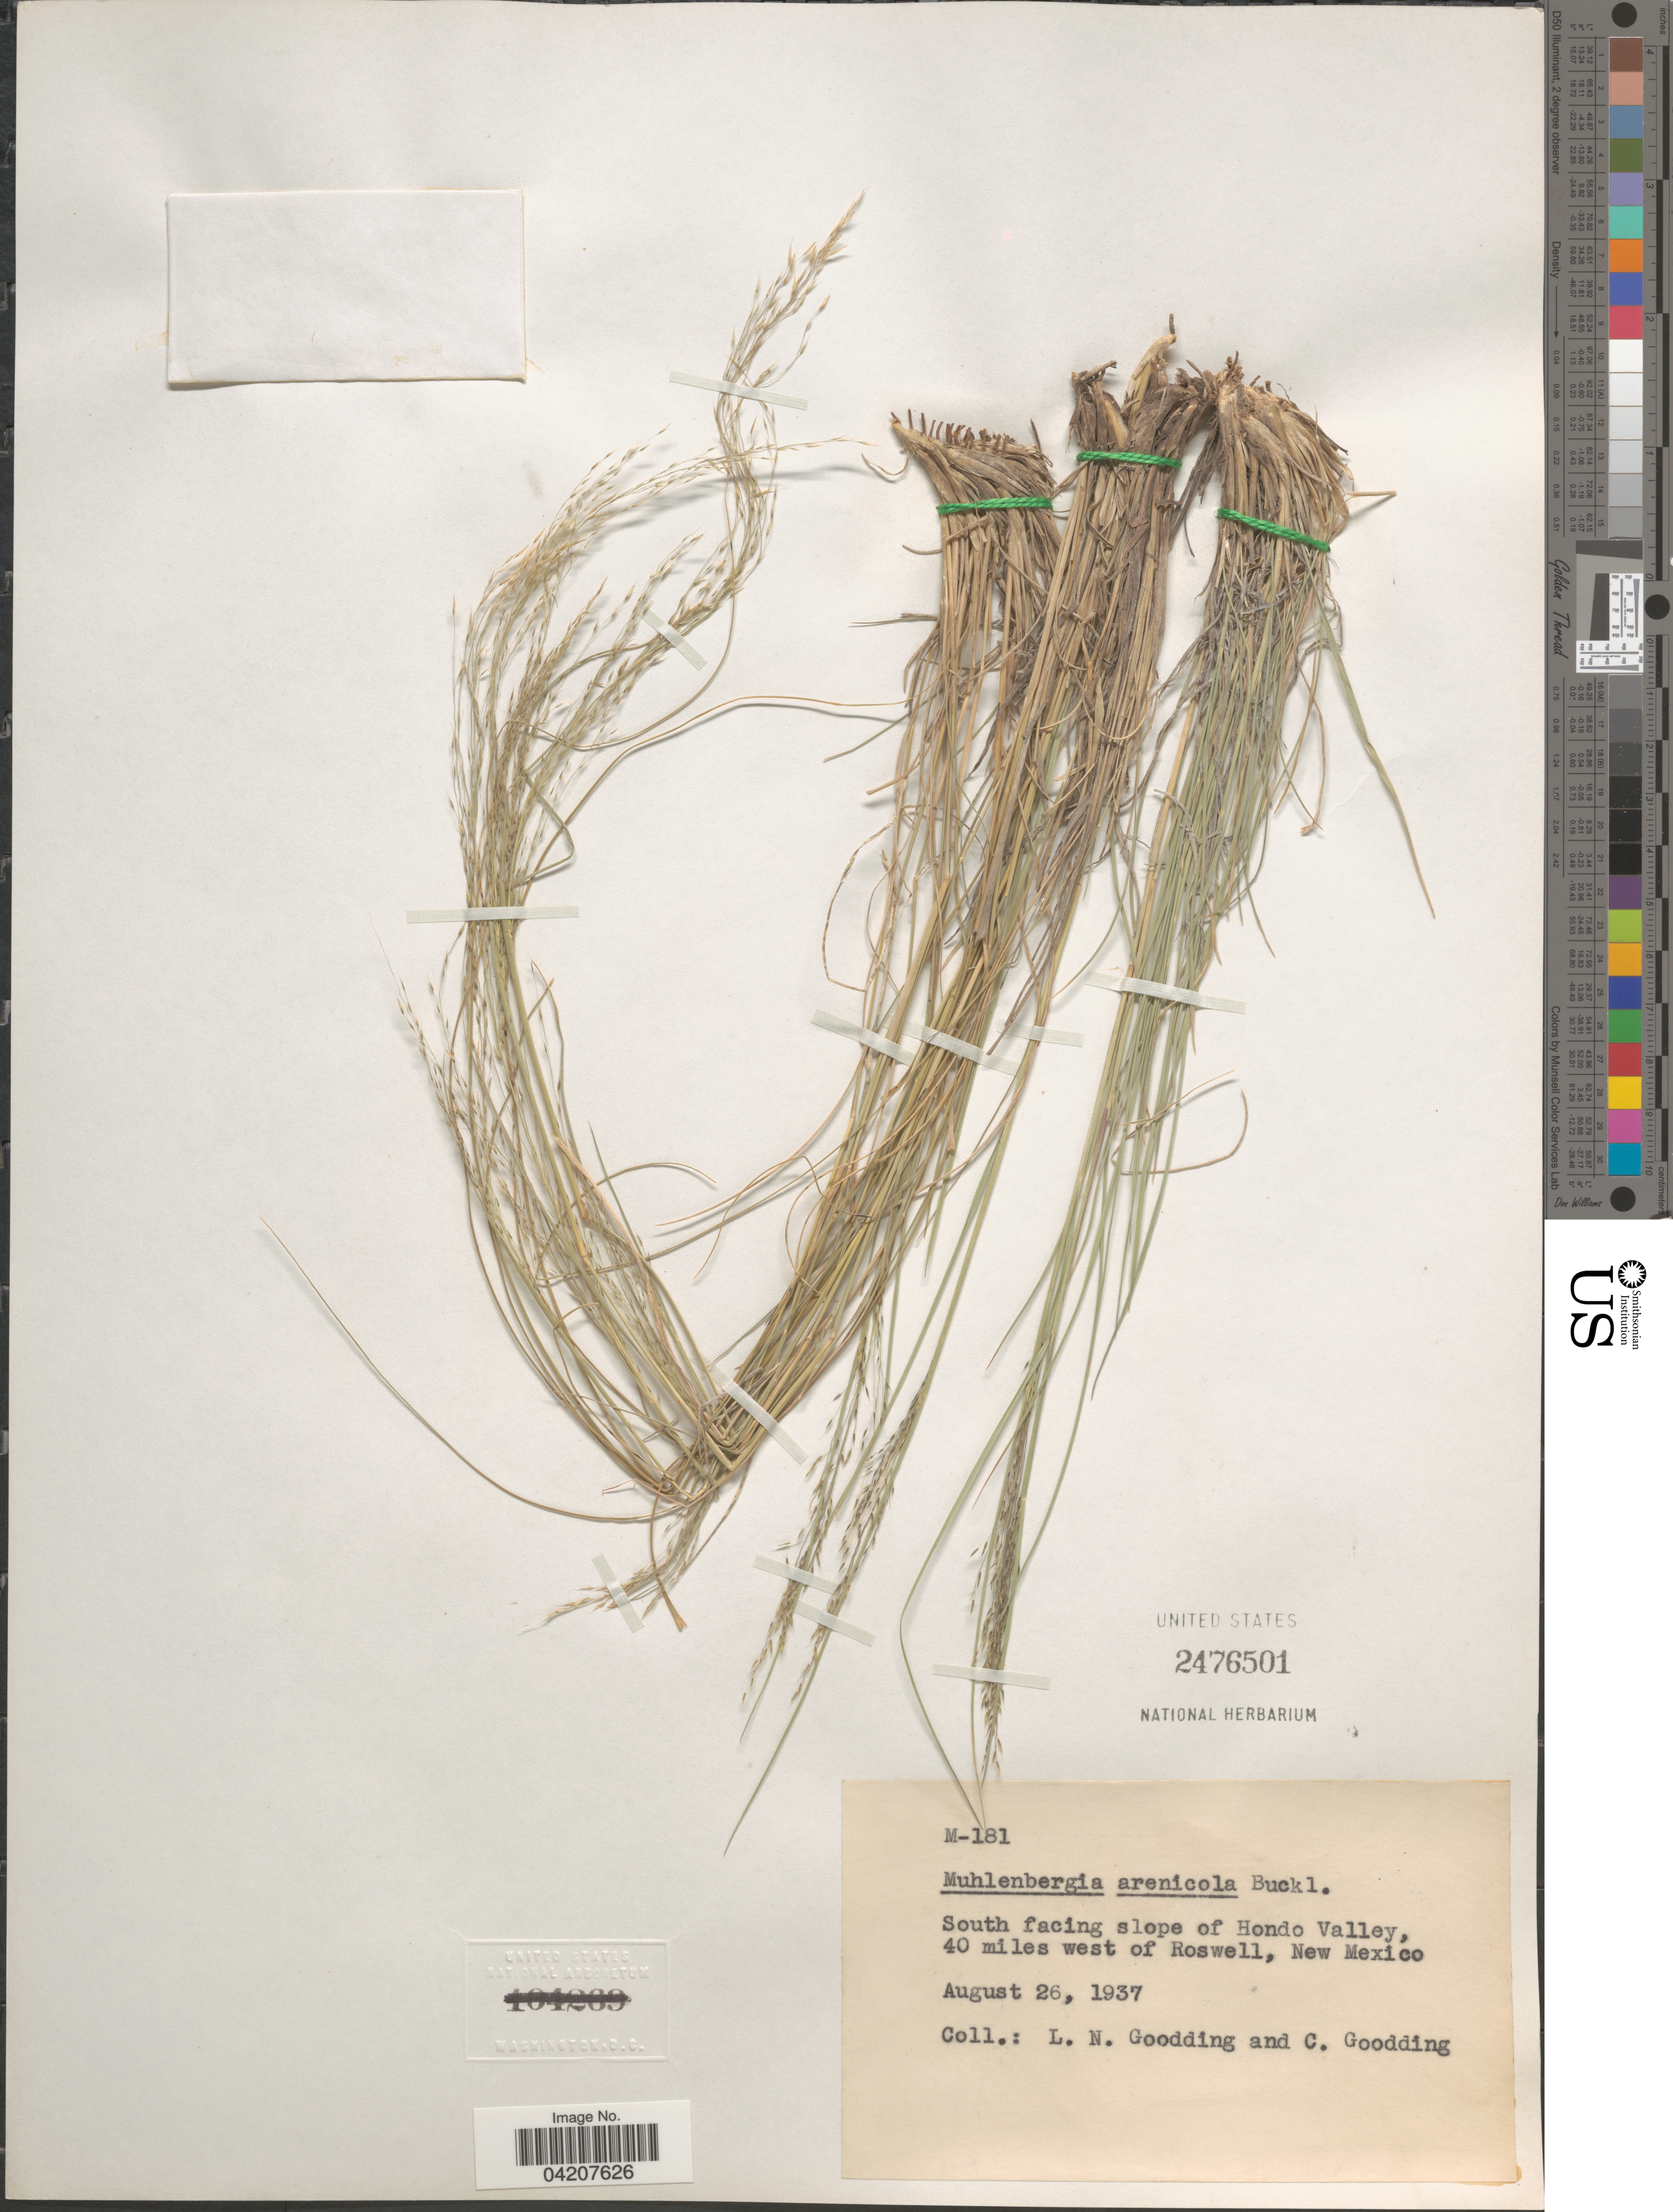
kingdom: Plantae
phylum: Tracheophyta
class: Liliopsida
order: Poales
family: Poaceae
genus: Muhlenbergia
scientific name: Muhlenbergia arenicola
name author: Buckley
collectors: L. N. Goodding & C. Goodding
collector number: M-181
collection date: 1937-08-26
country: United States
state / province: New Mexico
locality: South facing slope of Hondo Valley, 40 miles west of Roswell.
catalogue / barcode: US 2476501